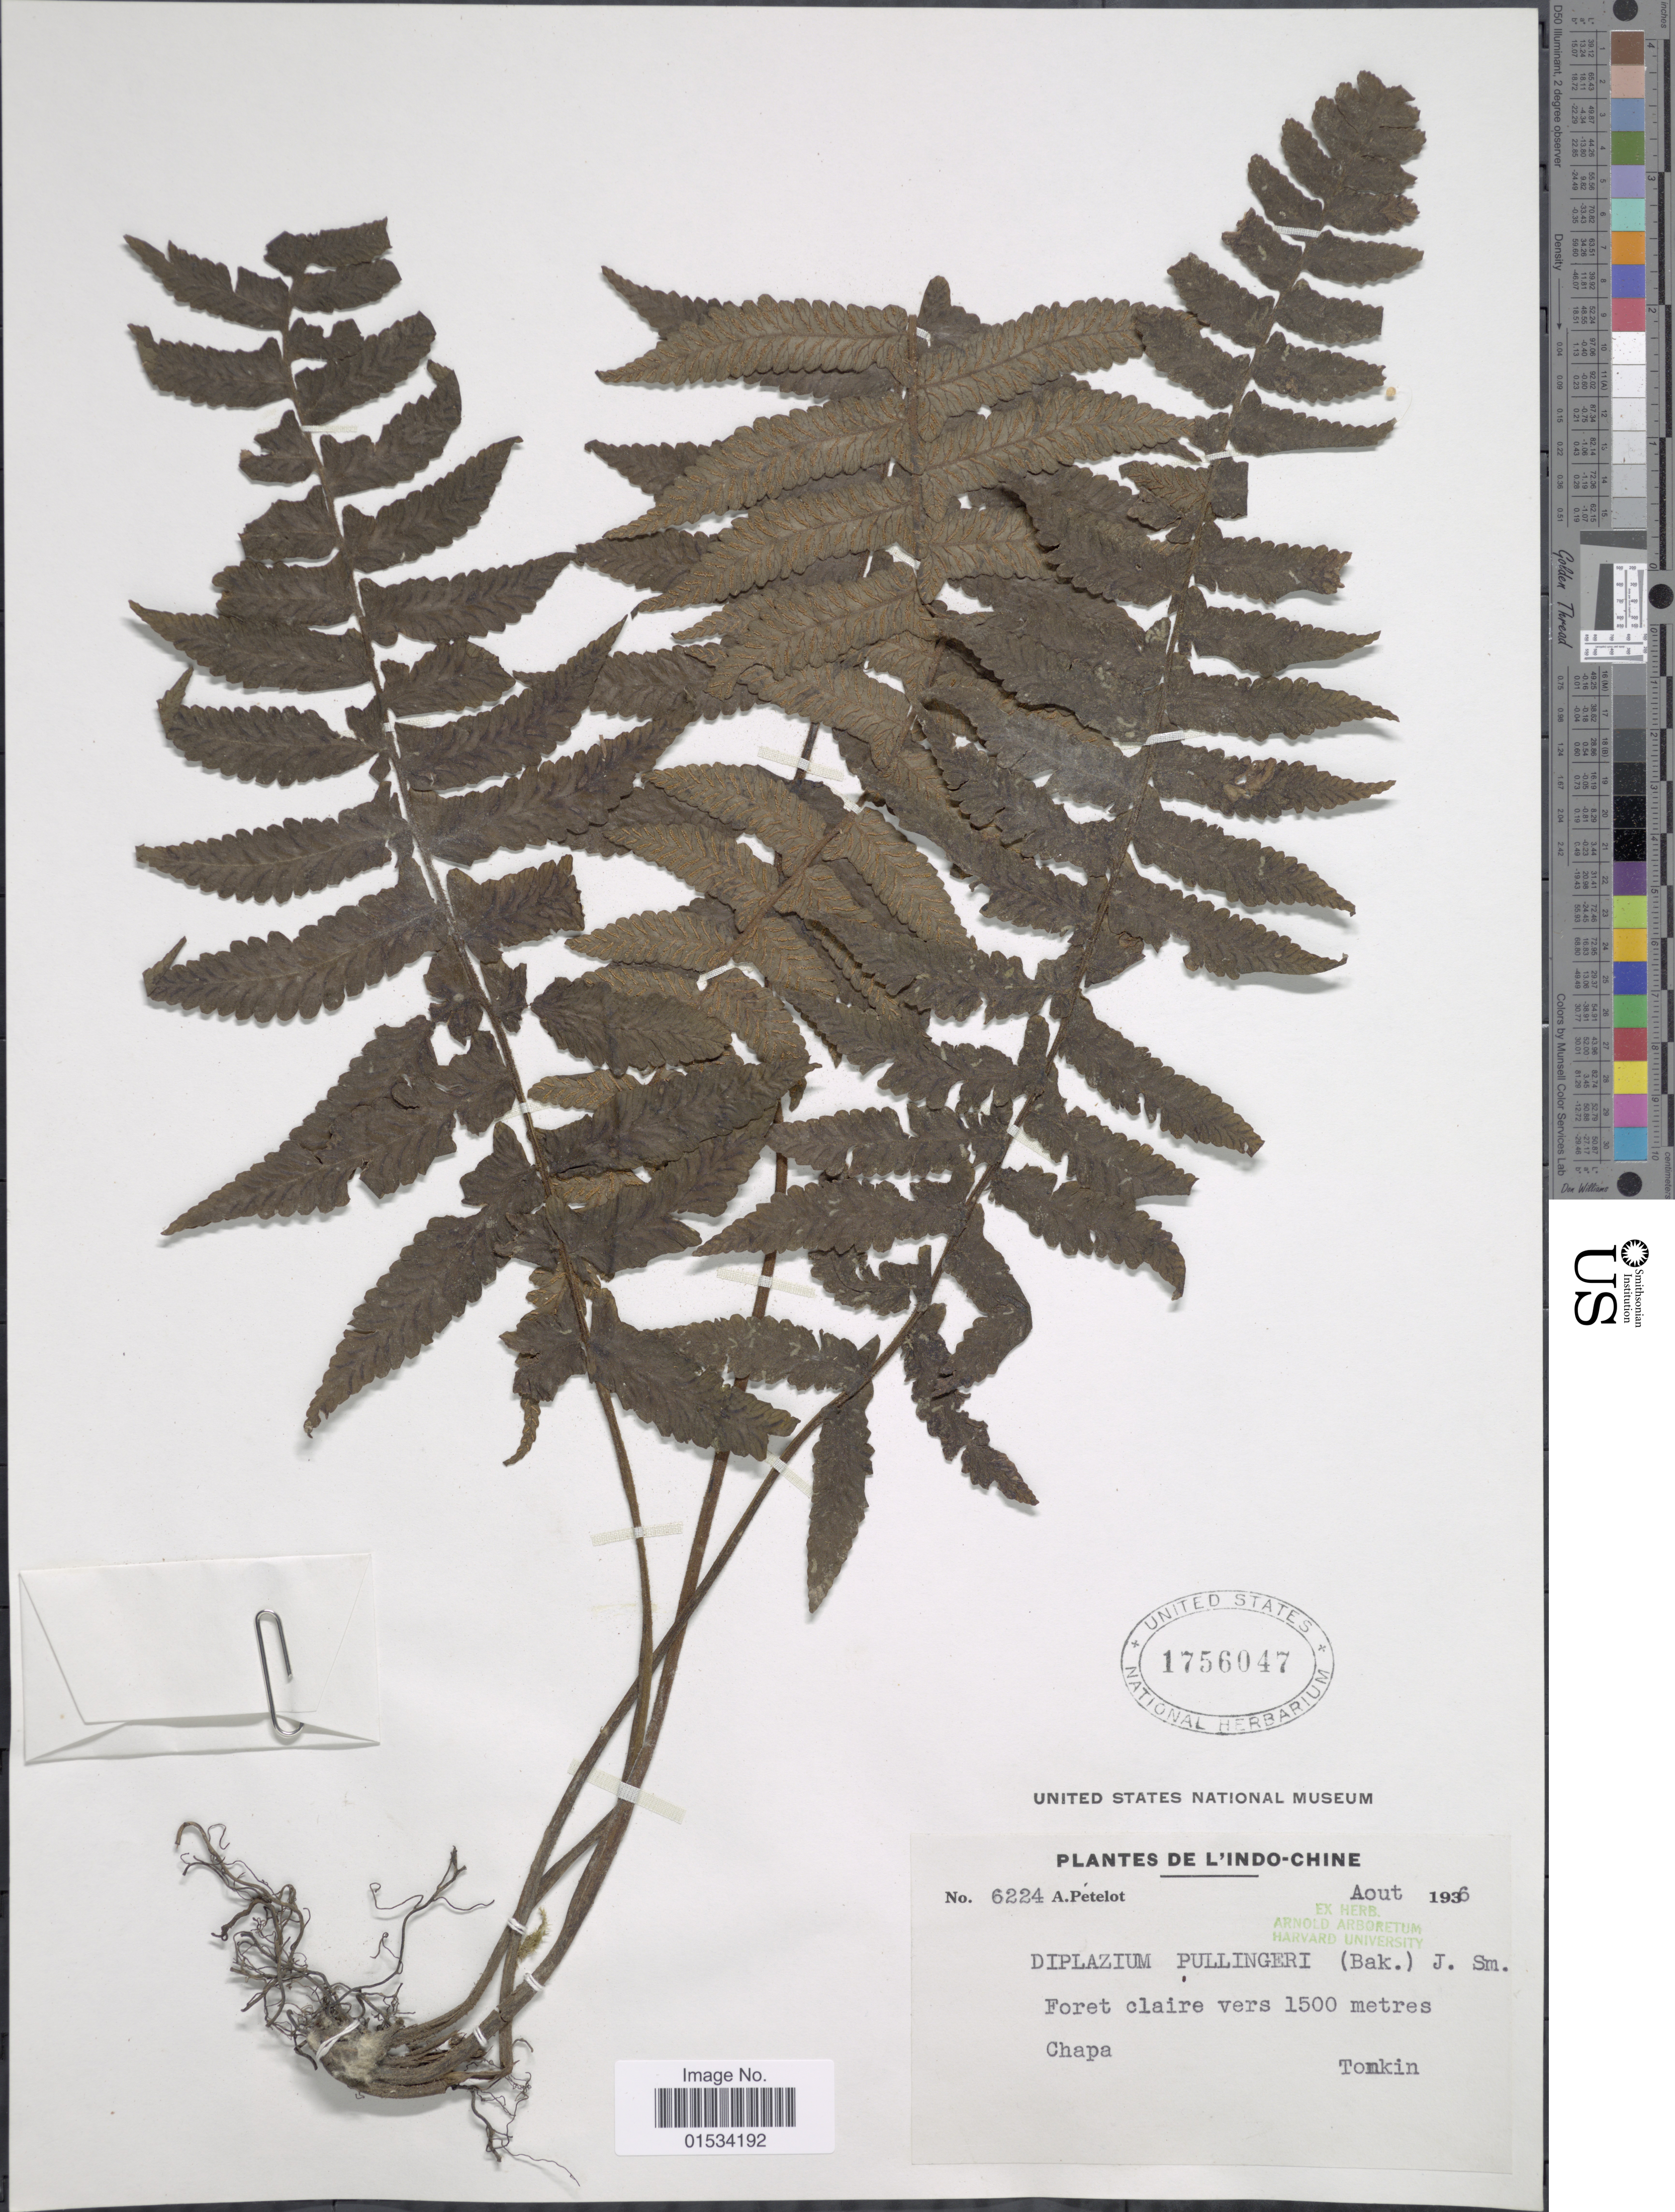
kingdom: Plantae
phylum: Tracheophyta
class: Polypodiopsida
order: Polypodiales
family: Athyriaceae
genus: Diplazium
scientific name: Diplazium pullingeri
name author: (Baker) J. Sm.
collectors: A. Petelot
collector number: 6224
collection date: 1936-08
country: Vietnam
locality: Chapa, Tonkin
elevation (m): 1500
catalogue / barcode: US 1756047